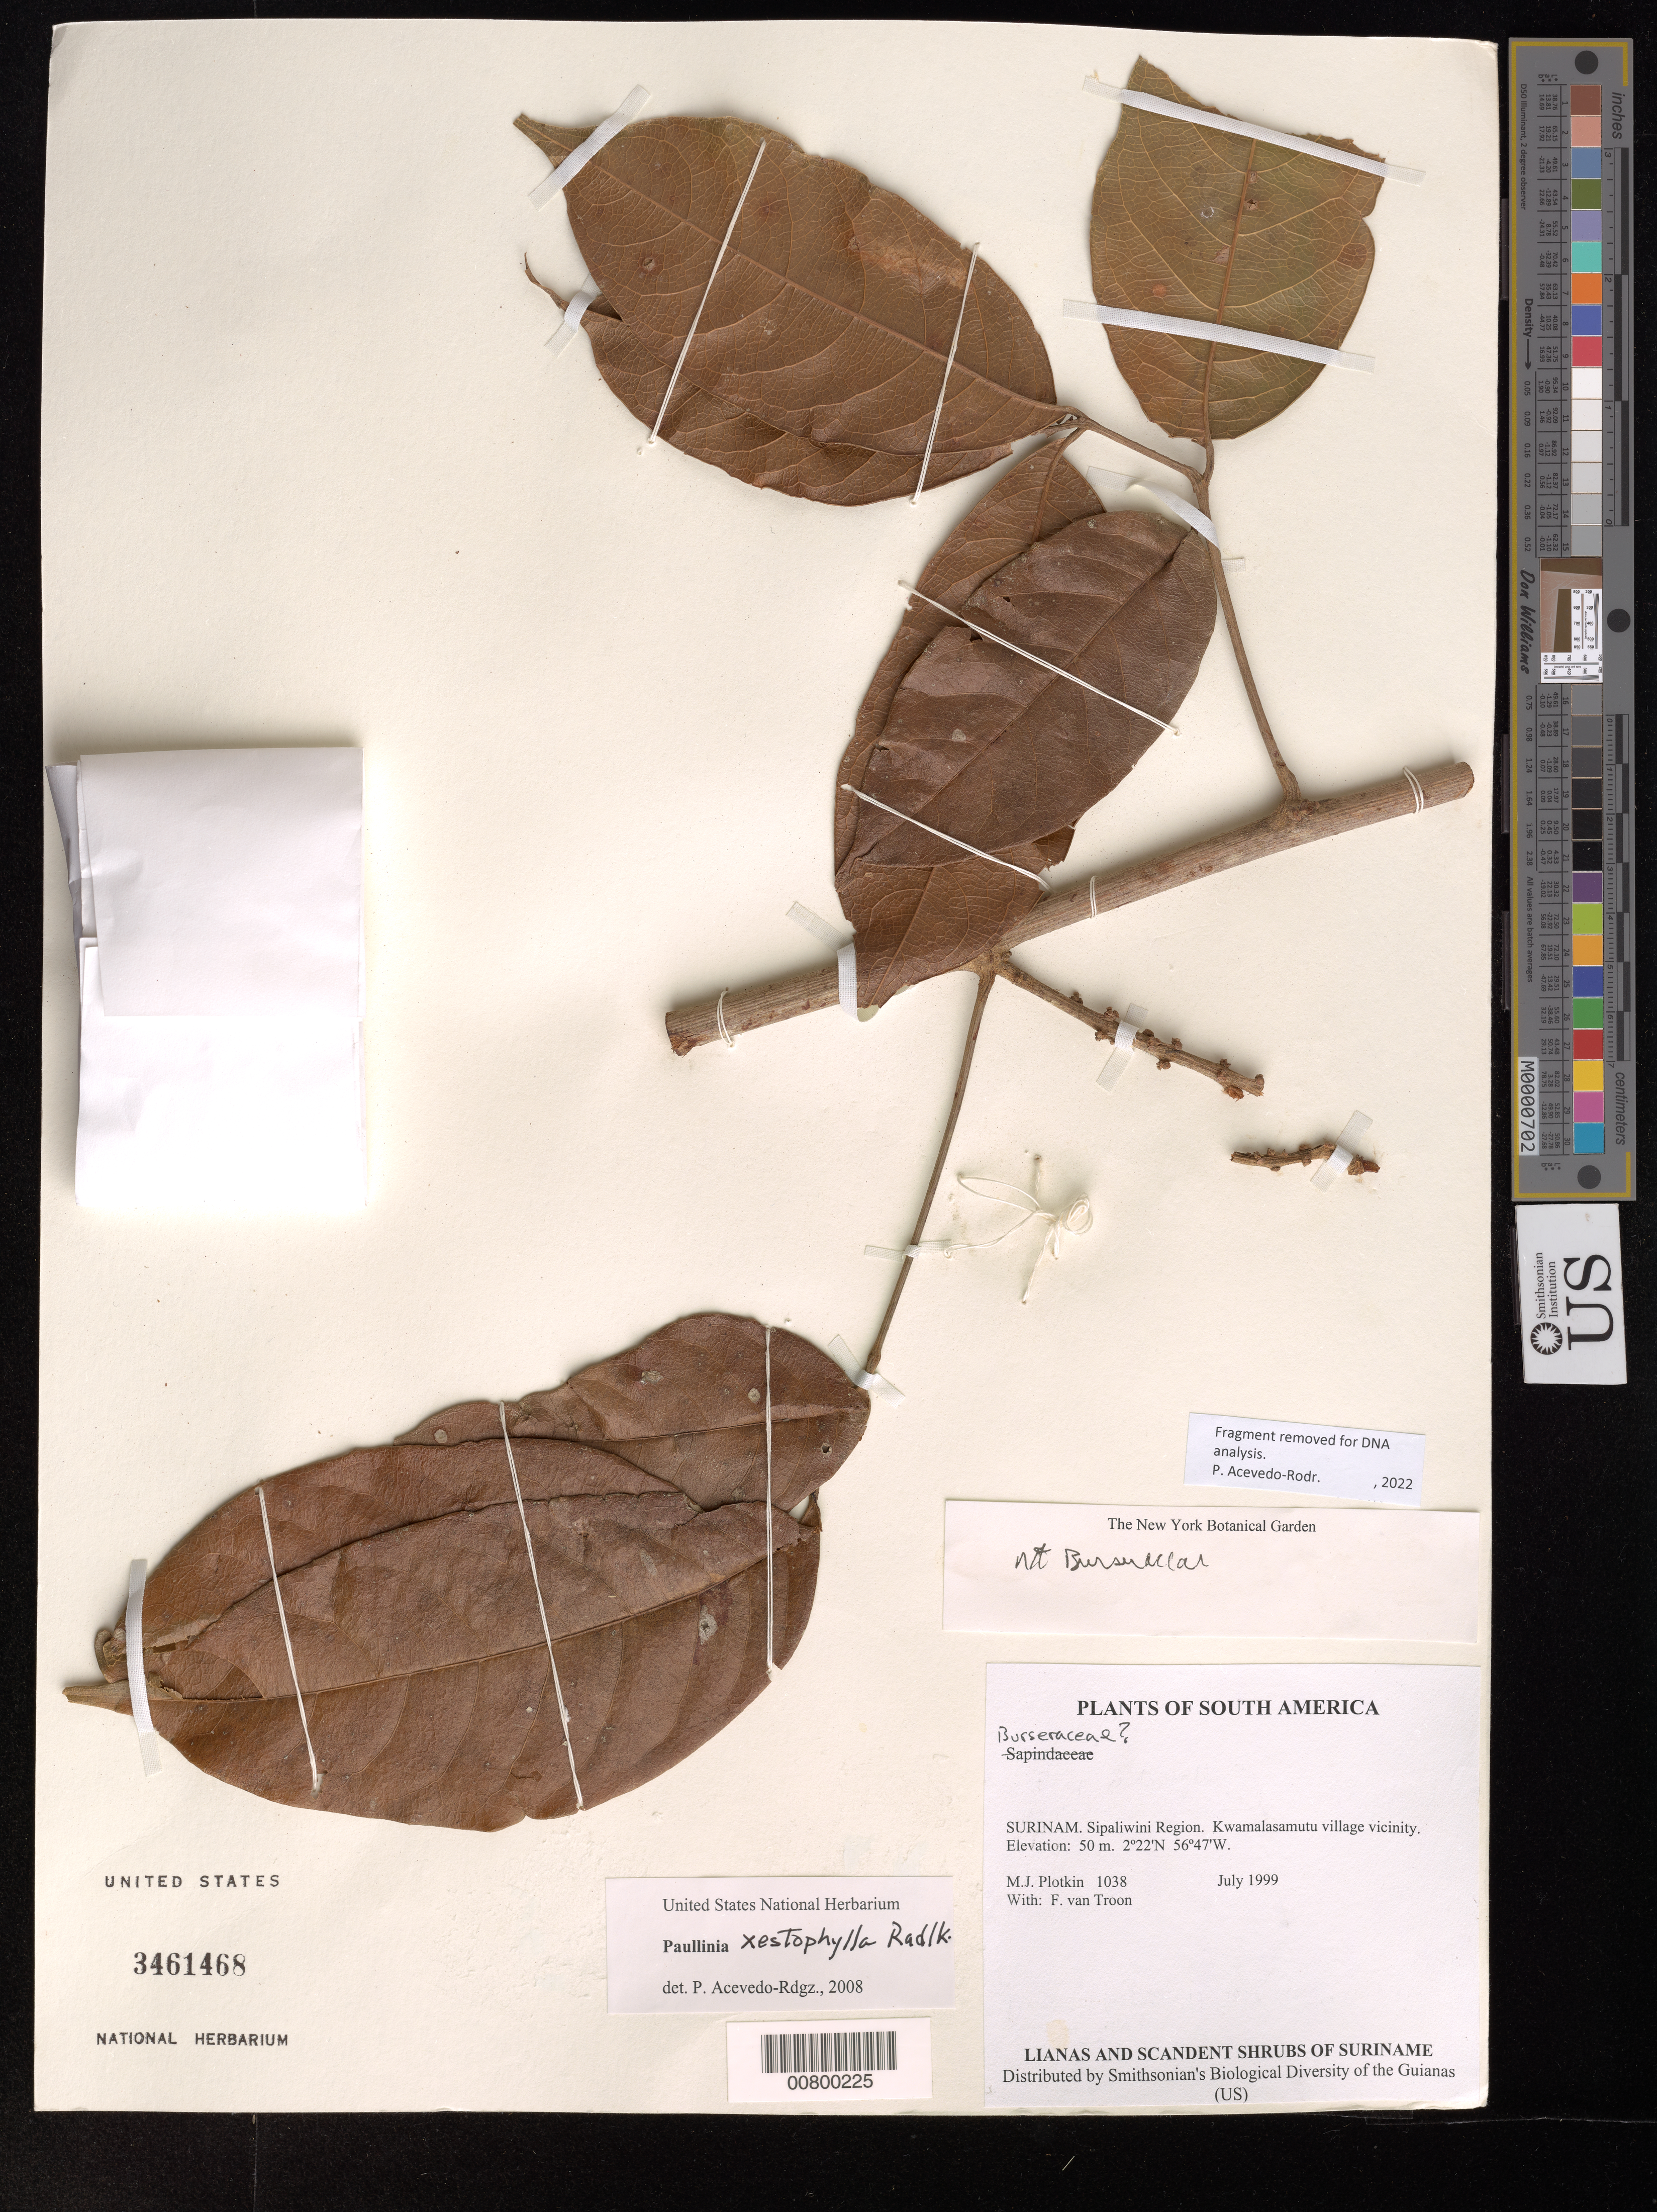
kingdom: Plantae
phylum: Tracheophyta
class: Magnoliopsida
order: Sapindales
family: Sapindaceae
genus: Paullinia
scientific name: Paullinia xestophylla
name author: Radlk.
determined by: Acevedo-Rodríguez, P.; Strong, M. T.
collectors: M. Plotkin & F. Troon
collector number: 1038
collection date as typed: Jul-99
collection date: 1999-07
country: Suriname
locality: Sipaliwini Region, Kwamalasamutu village vicinity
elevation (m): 50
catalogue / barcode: US 3461468